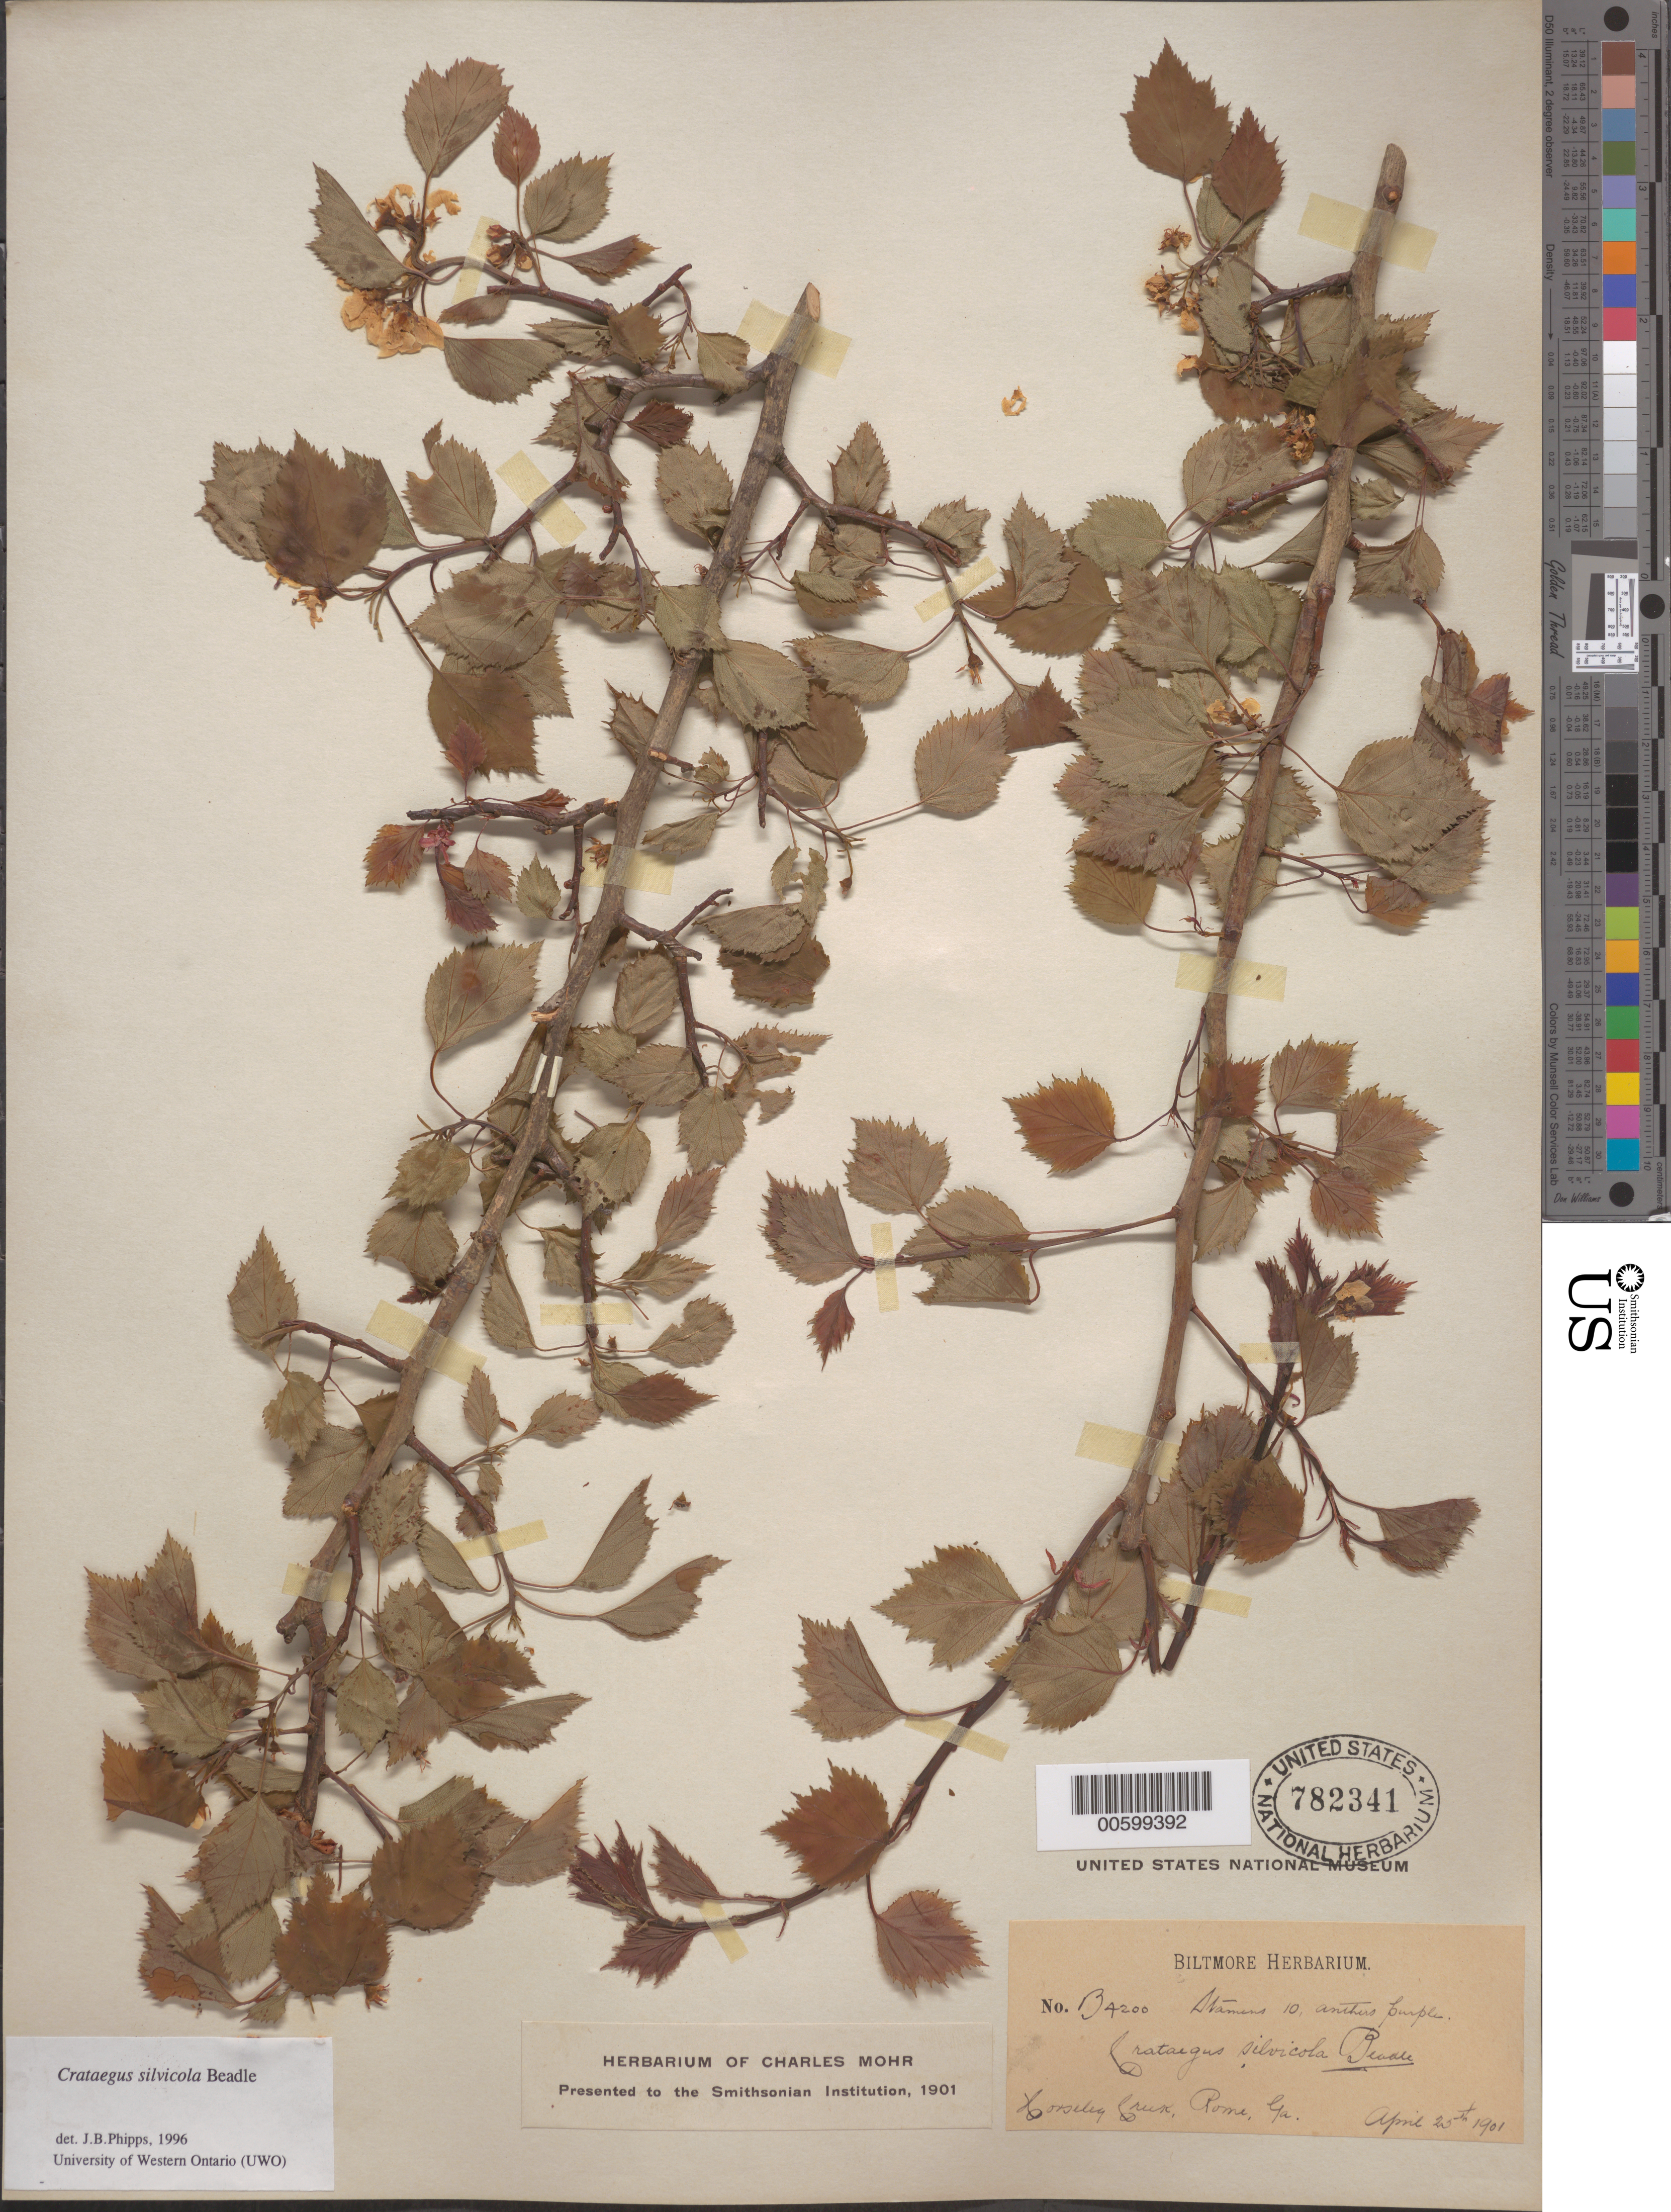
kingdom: Plantae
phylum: Tracheophyta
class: Magnoliopsida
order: Rosales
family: Rosaceae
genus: Crataegus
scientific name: Crataegus iracunda var. silvicola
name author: E.J. Palmer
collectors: ex herb. Biltmore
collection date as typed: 25 Apr 1901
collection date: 1901-04-25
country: United States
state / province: Georgia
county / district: Floyd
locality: Horse Leg Creek, Rome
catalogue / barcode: US 782341